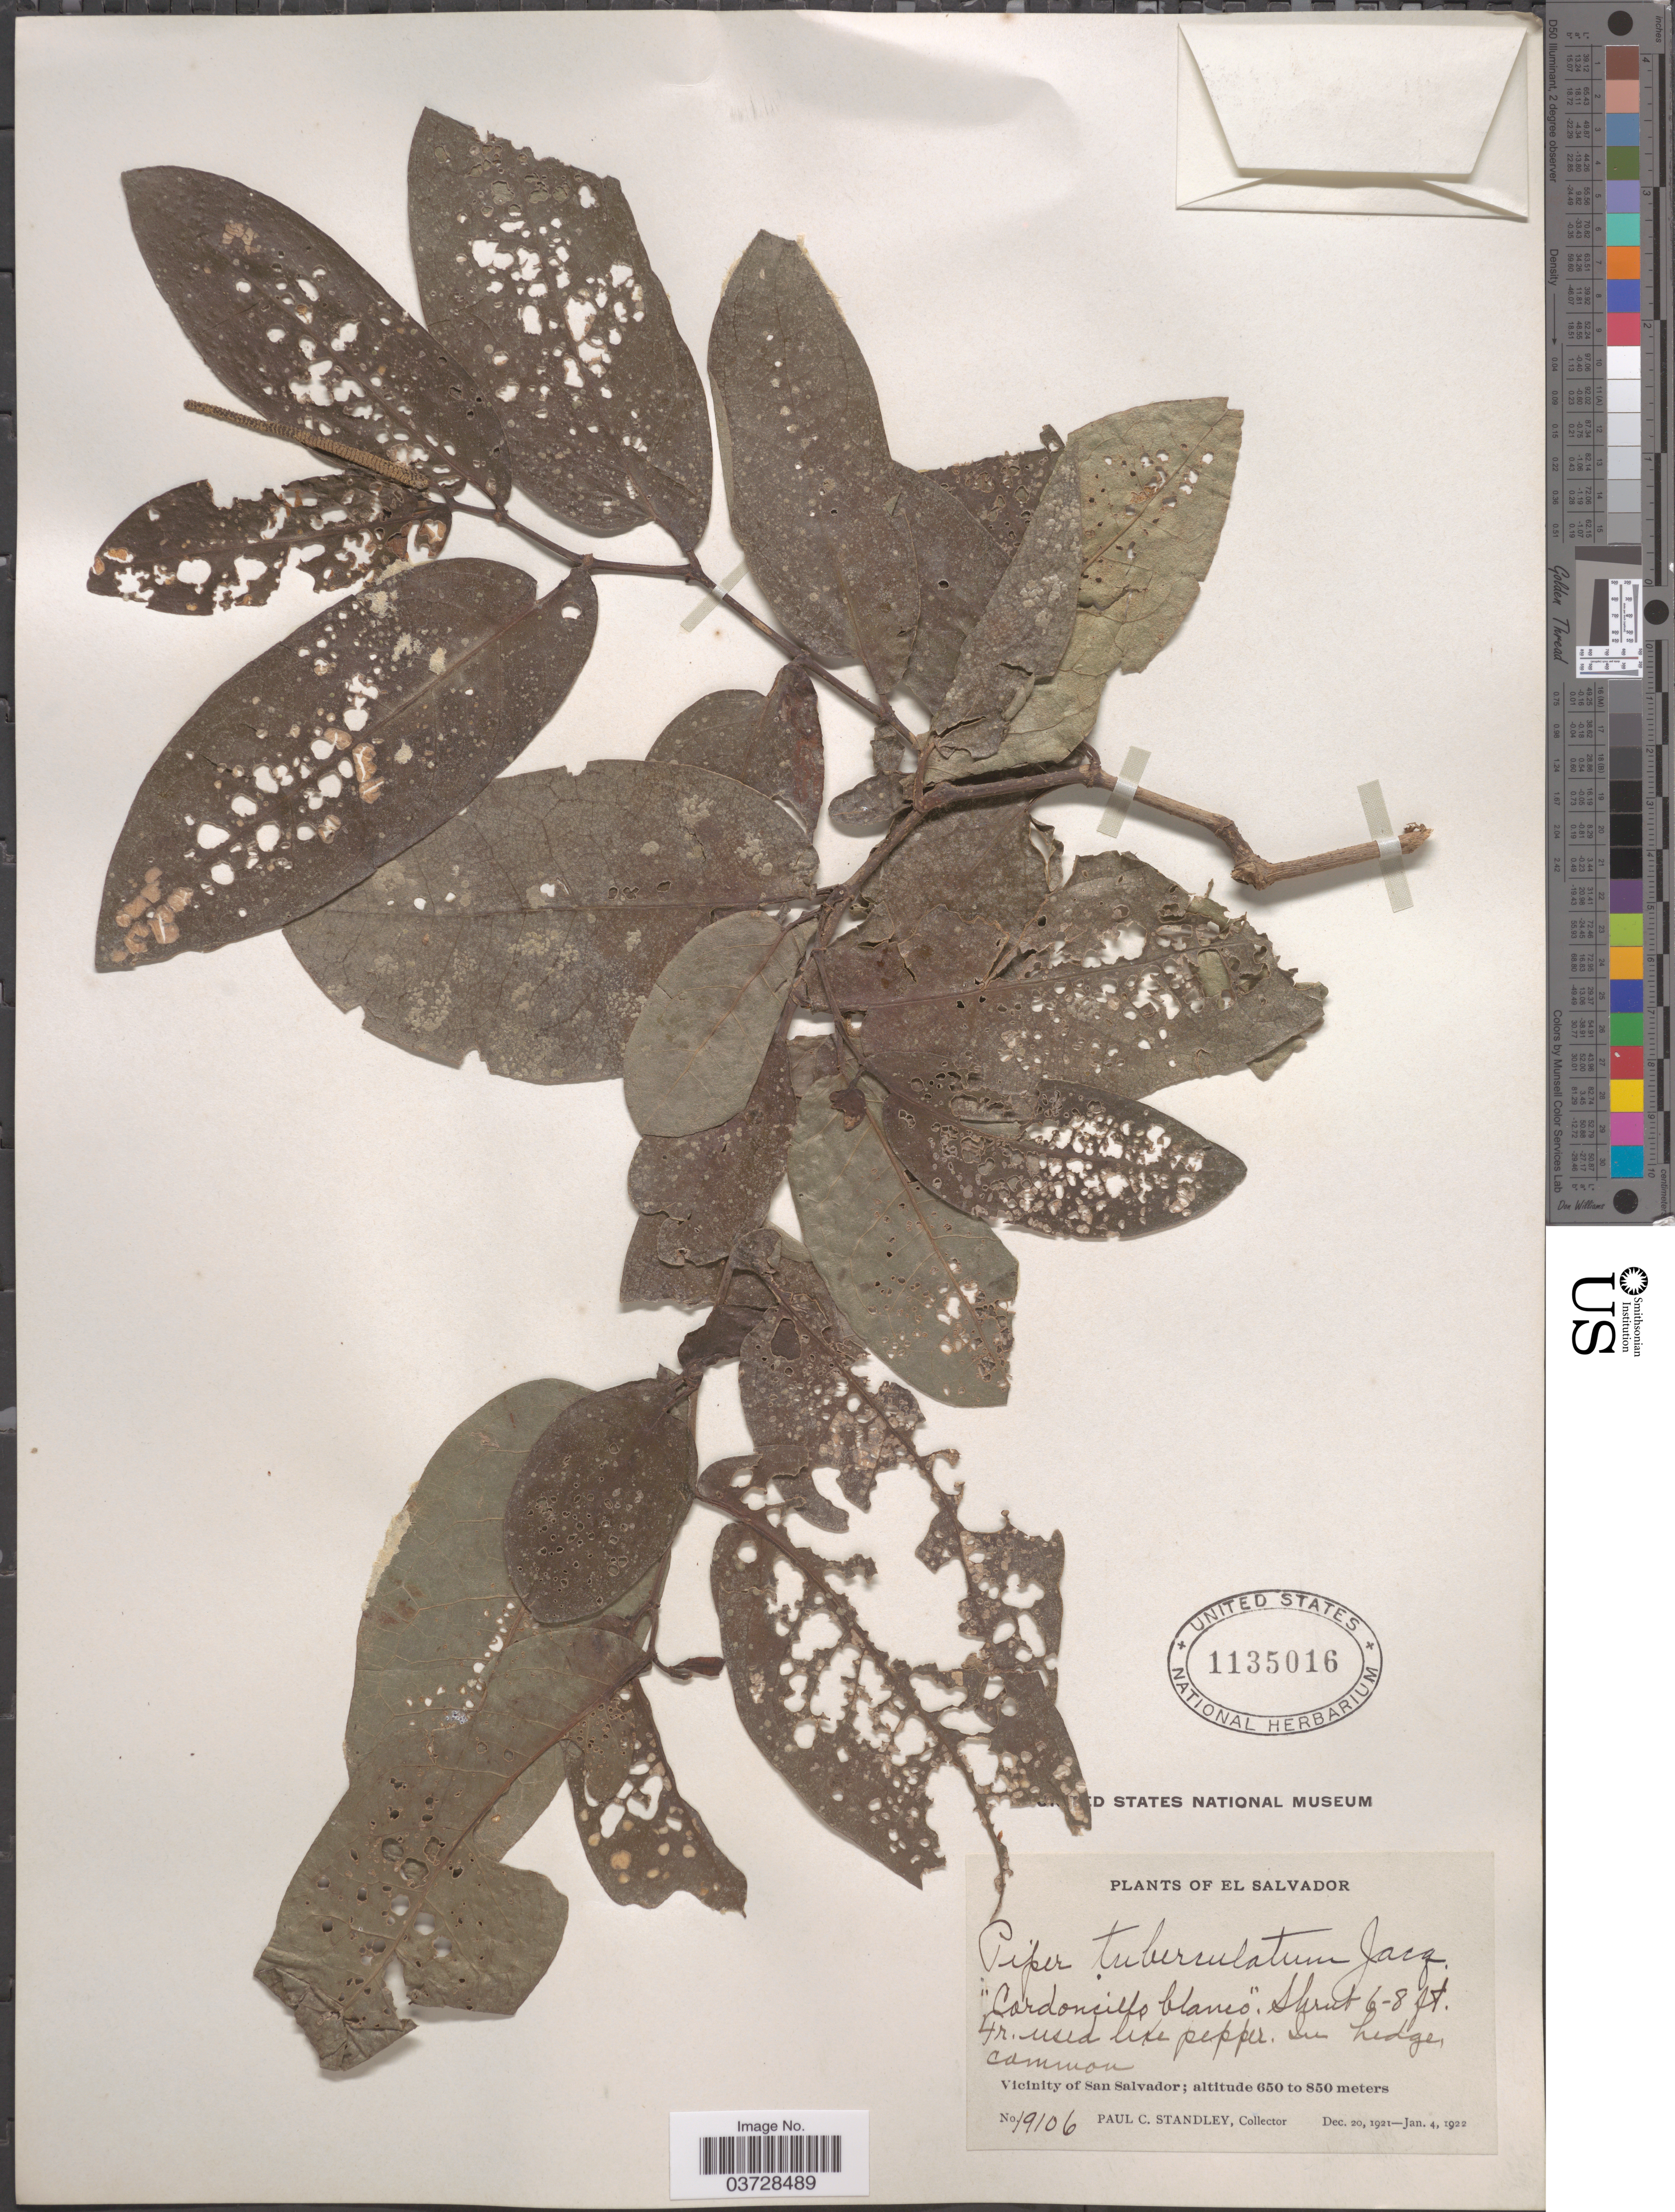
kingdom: Plantae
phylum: Tracheophyta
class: Magnoliopsida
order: Piperales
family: Piperaceae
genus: Piper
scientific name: Piper tuberculatum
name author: Jacq.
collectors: P. C. Standley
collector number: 19106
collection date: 1921-12-20/1922-01-04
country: El Salvador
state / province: San Salvador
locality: Vicinity of San Salvador.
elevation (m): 650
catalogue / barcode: US 1135016